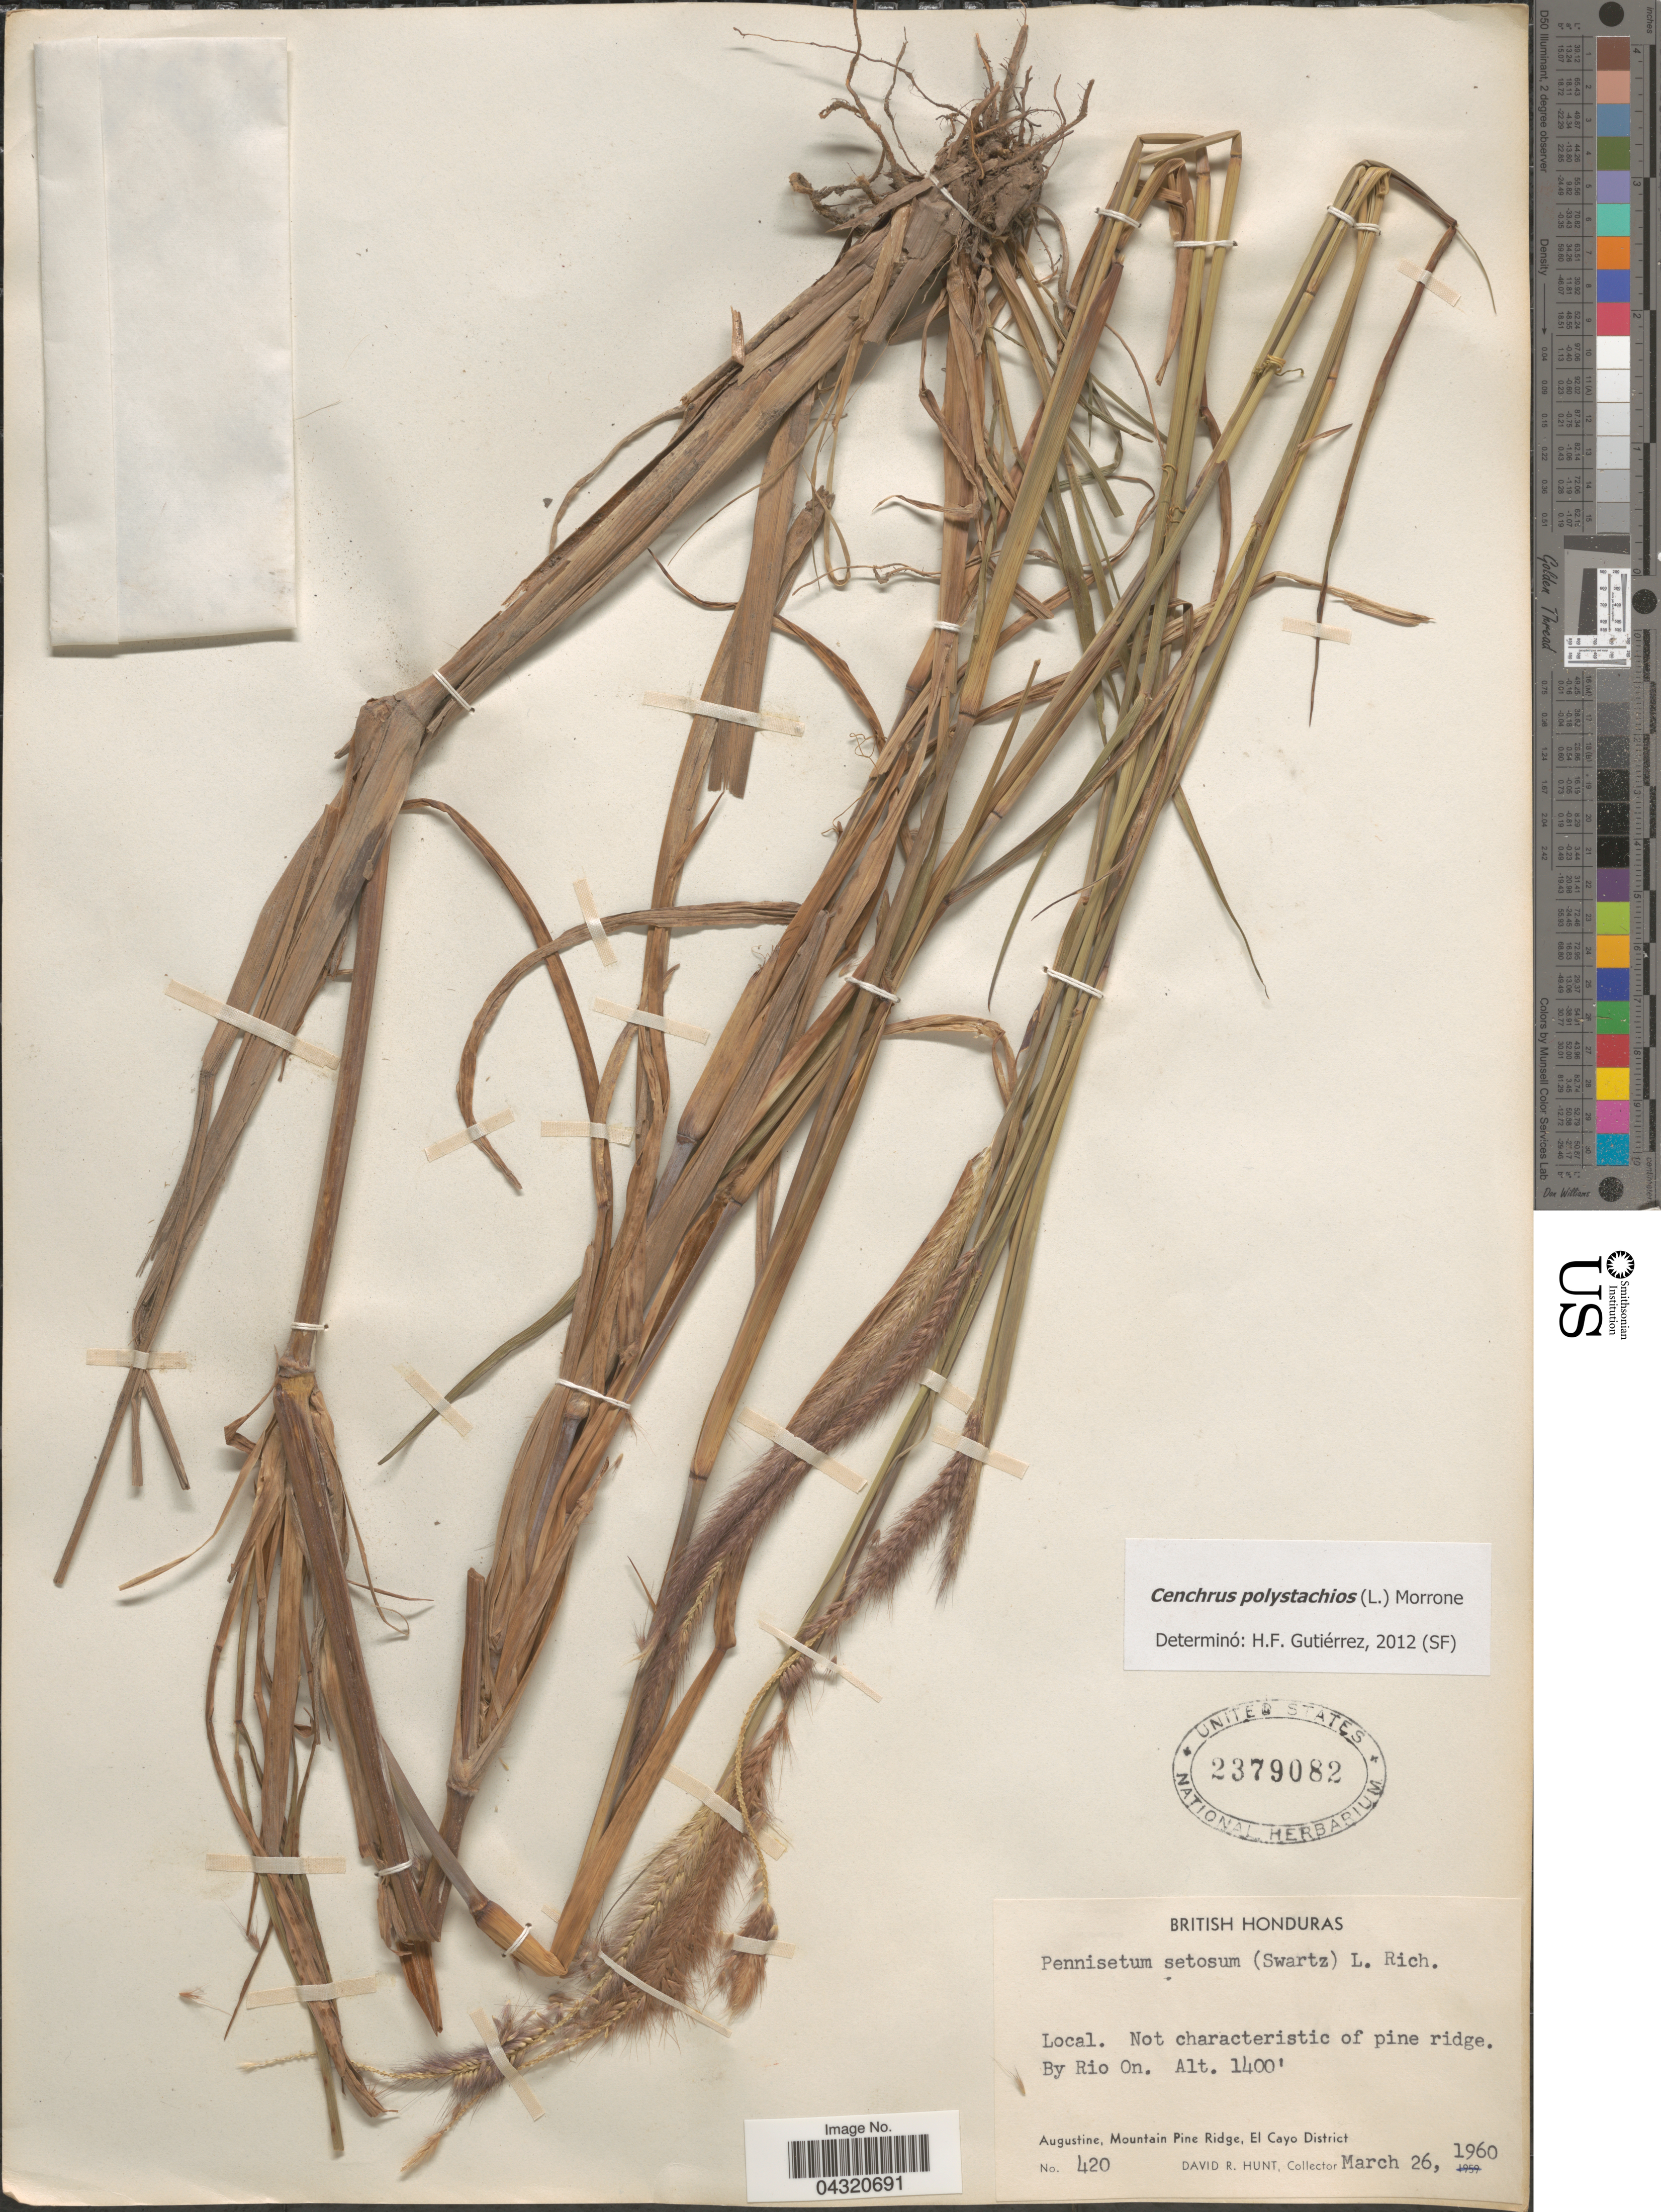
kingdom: Plantae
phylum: Tracheophyta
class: Liliopsida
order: Poales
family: Poaceae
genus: Cenchrus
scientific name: Cenchrus polystachios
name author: (L.) Morrone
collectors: D. R. Hunt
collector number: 420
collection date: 1960-03-26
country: Belize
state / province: Cayo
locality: British Honduras. By Rio On. Augustine, Mountain Pine Ridge, El Cayo District.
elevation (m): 427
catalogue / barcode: US 2379082